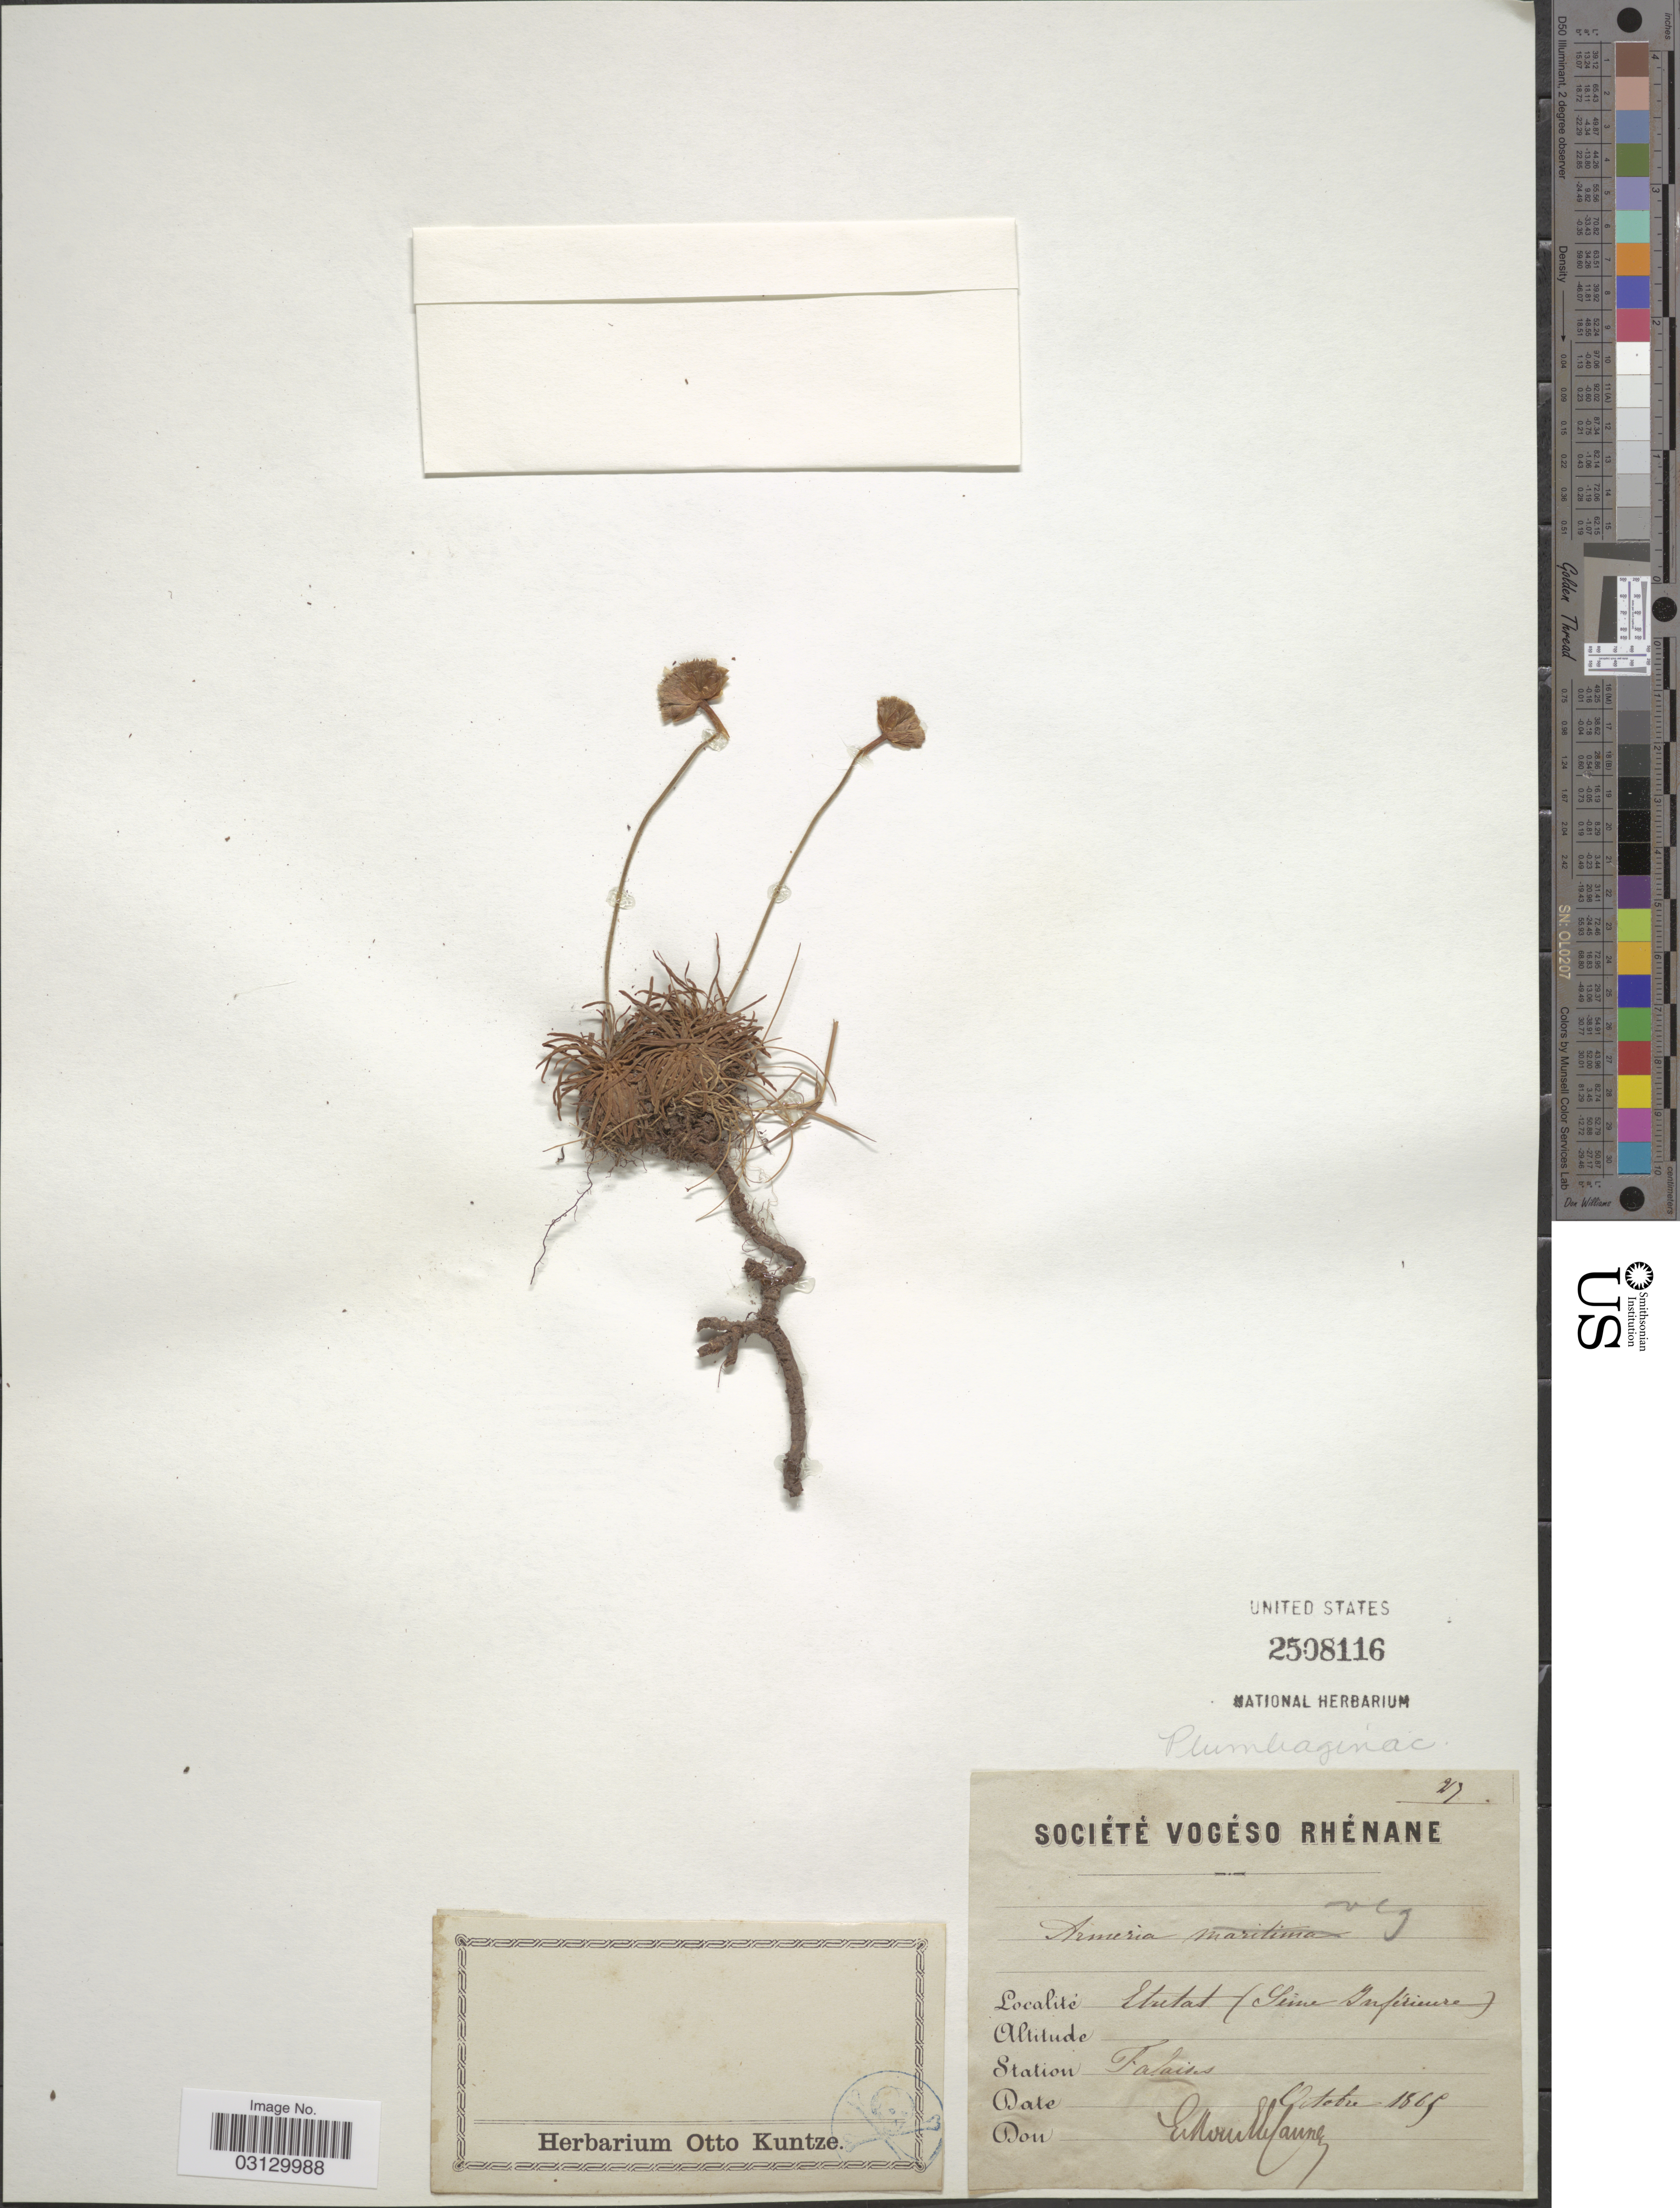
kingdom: Plantae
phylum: Tracheophyta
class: Magnoliopsida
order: Caryophyllales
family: Plumbaginaceae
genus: Armeria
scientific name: Armeria maritima subsp. maritima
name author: (Mill.) Willd.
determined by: Strong, Mark T., (BOT), Smithsonian Institution - National Museum of Natural History (UNITED STATES)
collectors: E. Mouillefarine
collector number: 27*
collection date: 1865-10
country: France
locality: Etretat (Seine Inférieure). Station Falaise.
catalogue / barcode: US 2508116